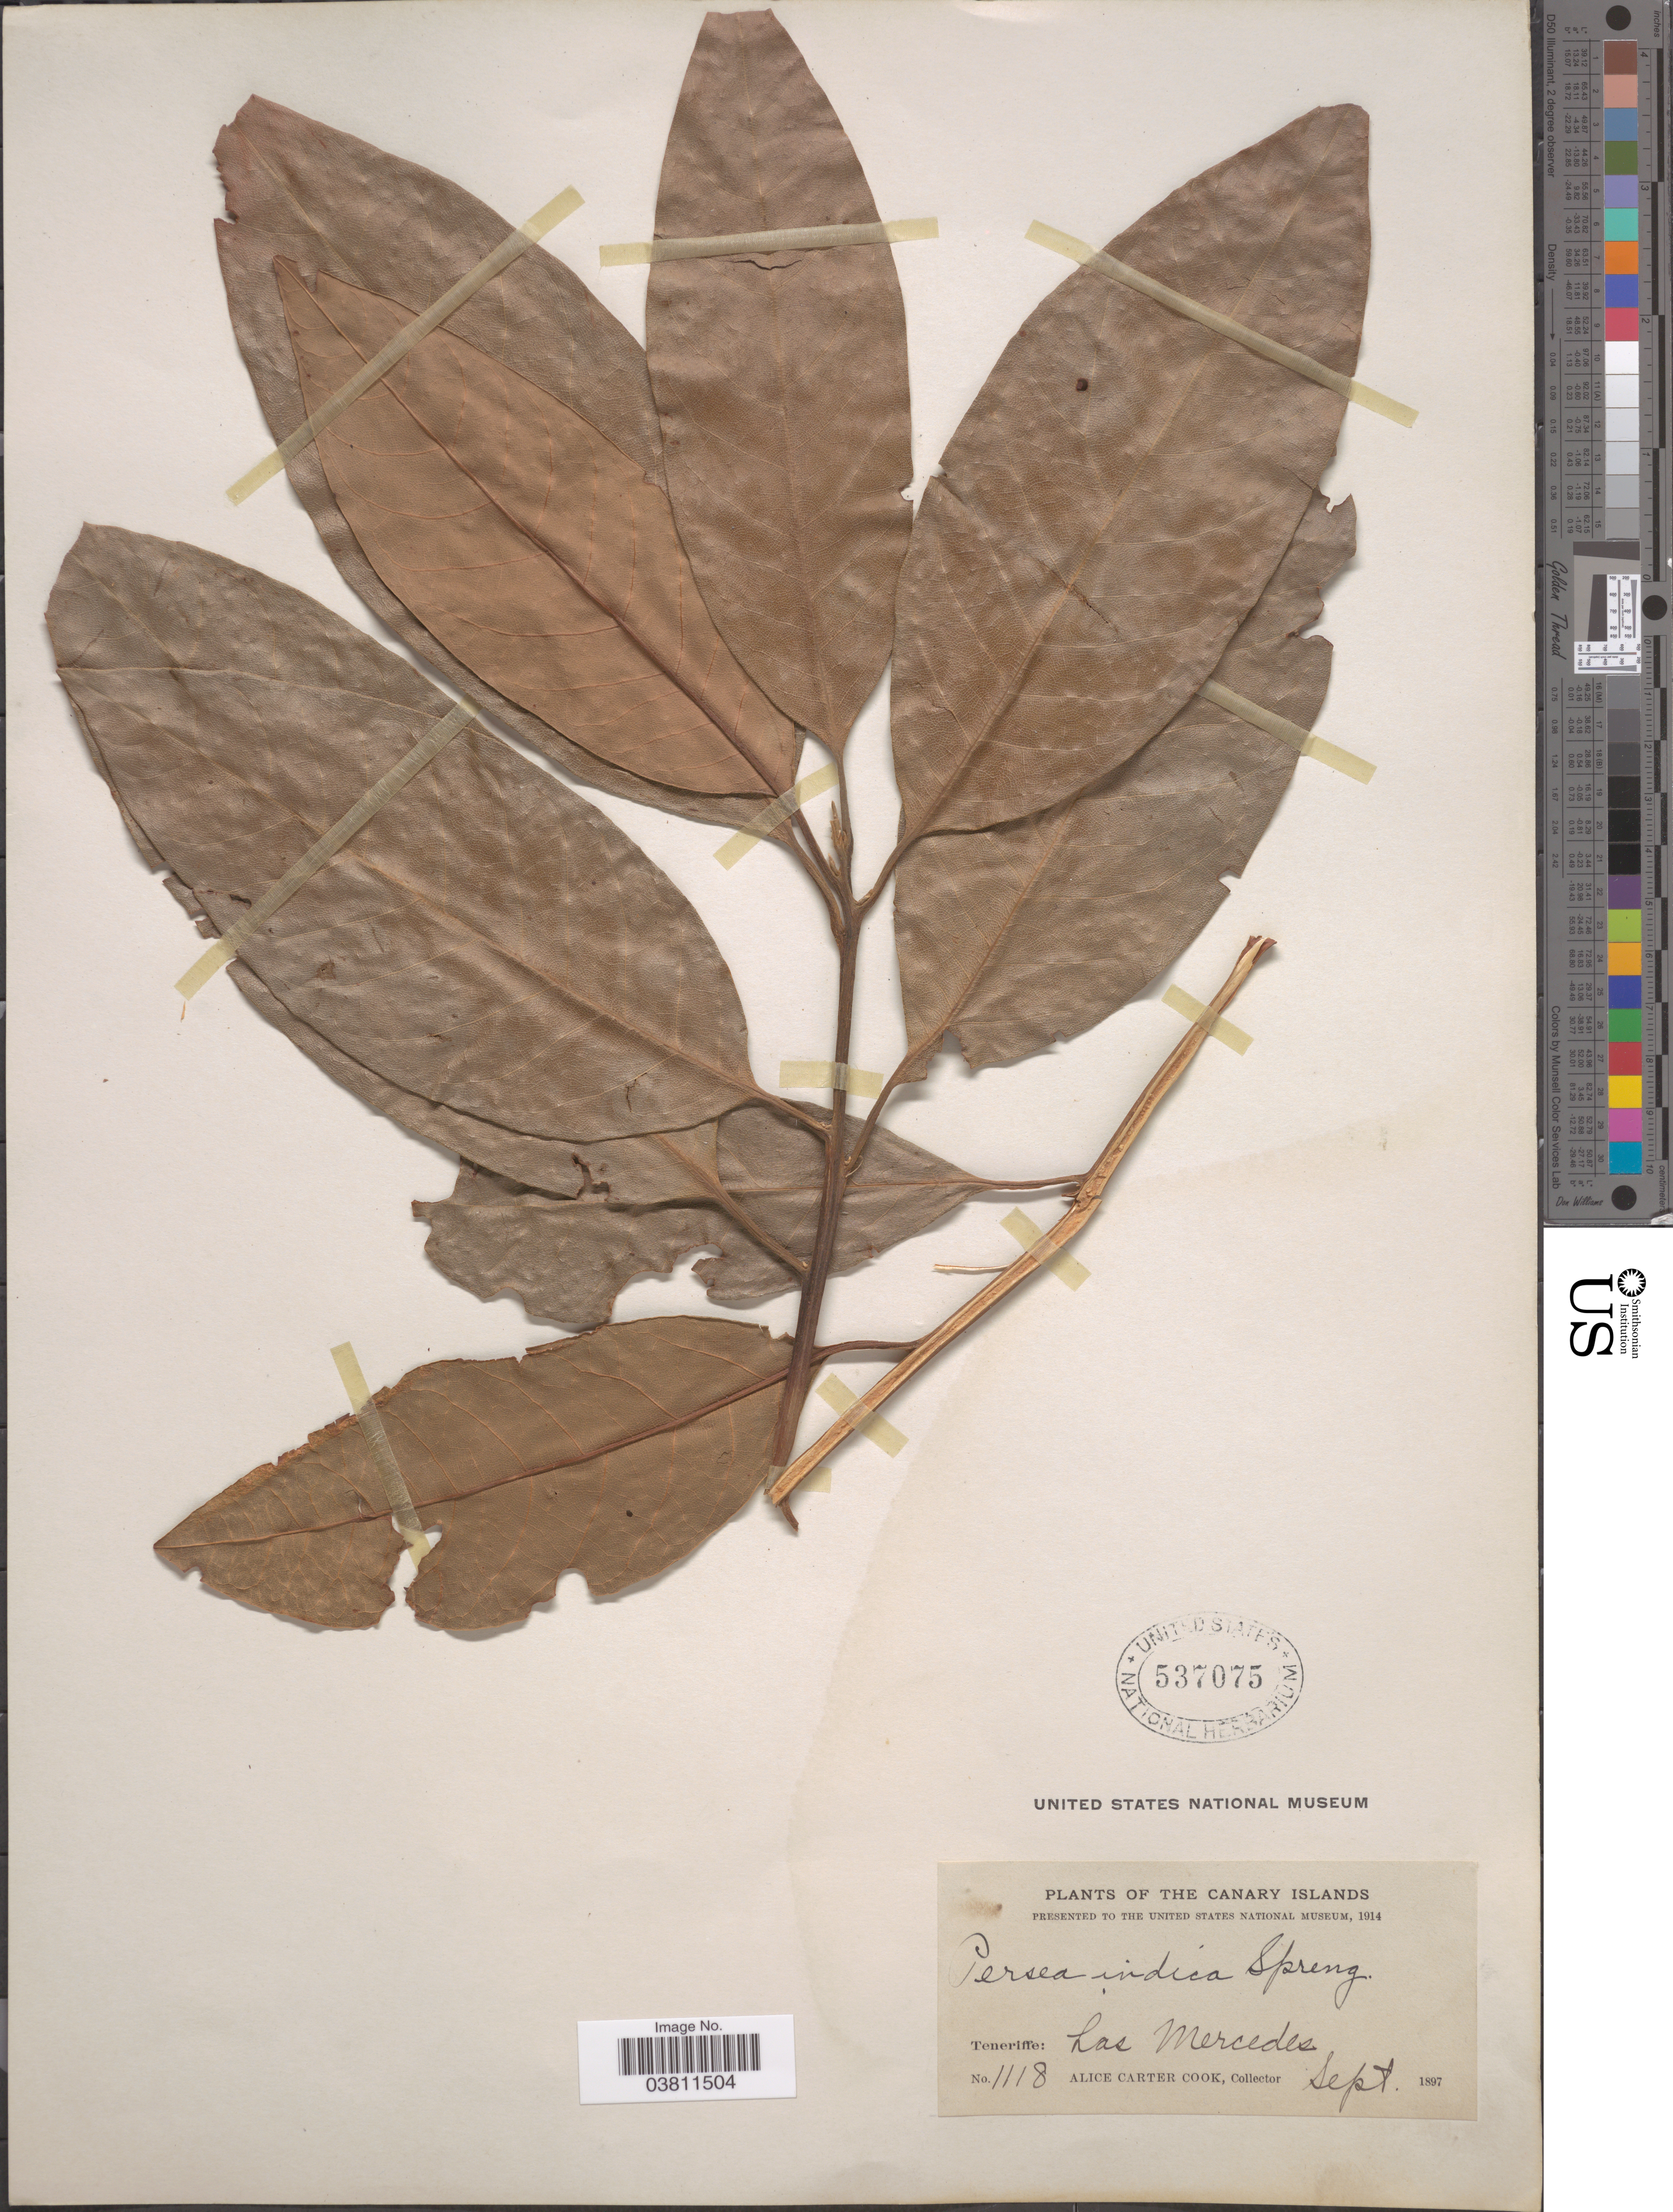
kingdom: Plantae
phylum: Tracheophyta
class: Magnoliopsida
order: Laurales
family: Lauraceae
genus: Persea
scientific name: Persea indica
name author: Spreng.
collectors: Alice C. Cook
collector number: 1118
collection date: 1897-09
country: Spain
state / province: Canarias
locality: Canary Islands. Teneriffe: Las Mercedes.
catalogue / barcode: US 537075